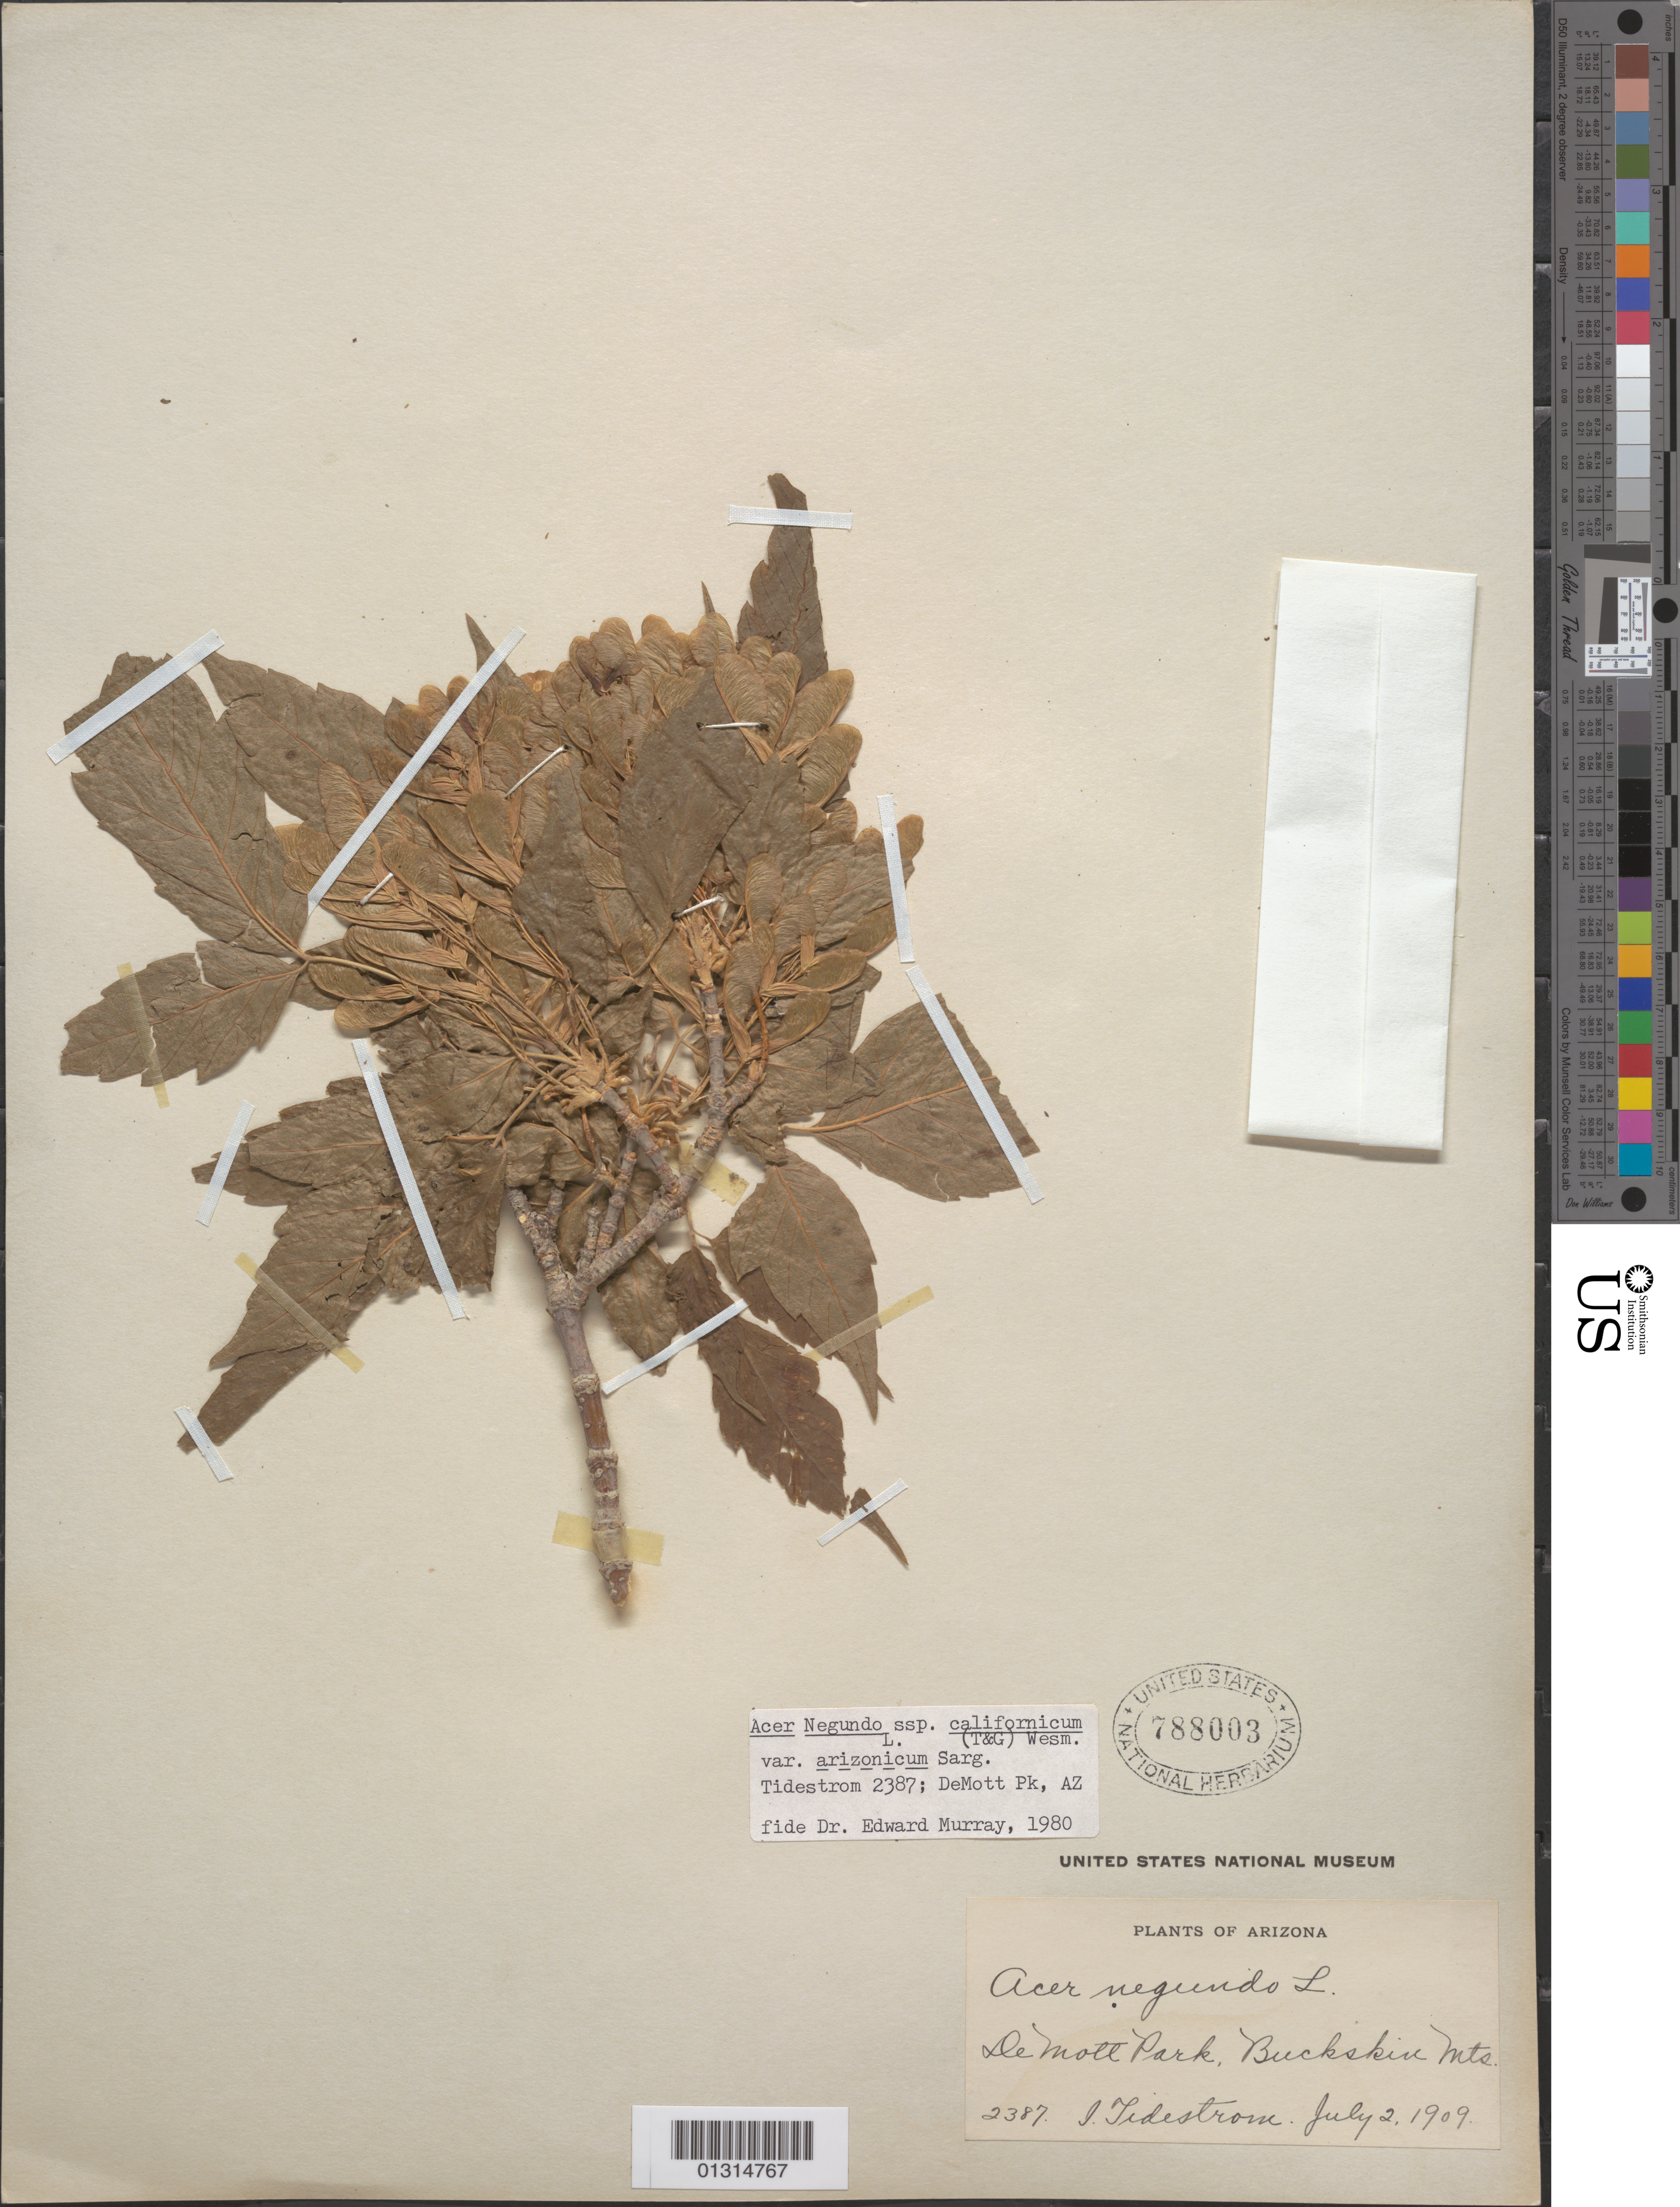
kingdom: Plantae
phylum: Tracheophyta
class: Magnoliopsida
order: Sapindales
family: Sapindaceae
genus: Acer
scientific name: Acer negundo subsp. californicum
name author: (Torr. & A. Gray) Wesm.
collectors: I. F. Tidestrom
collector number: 2387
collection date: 1909-07-02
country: United States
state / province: Arizona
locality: DeMott Park, Buckskin Mts.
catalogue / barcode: US 788003